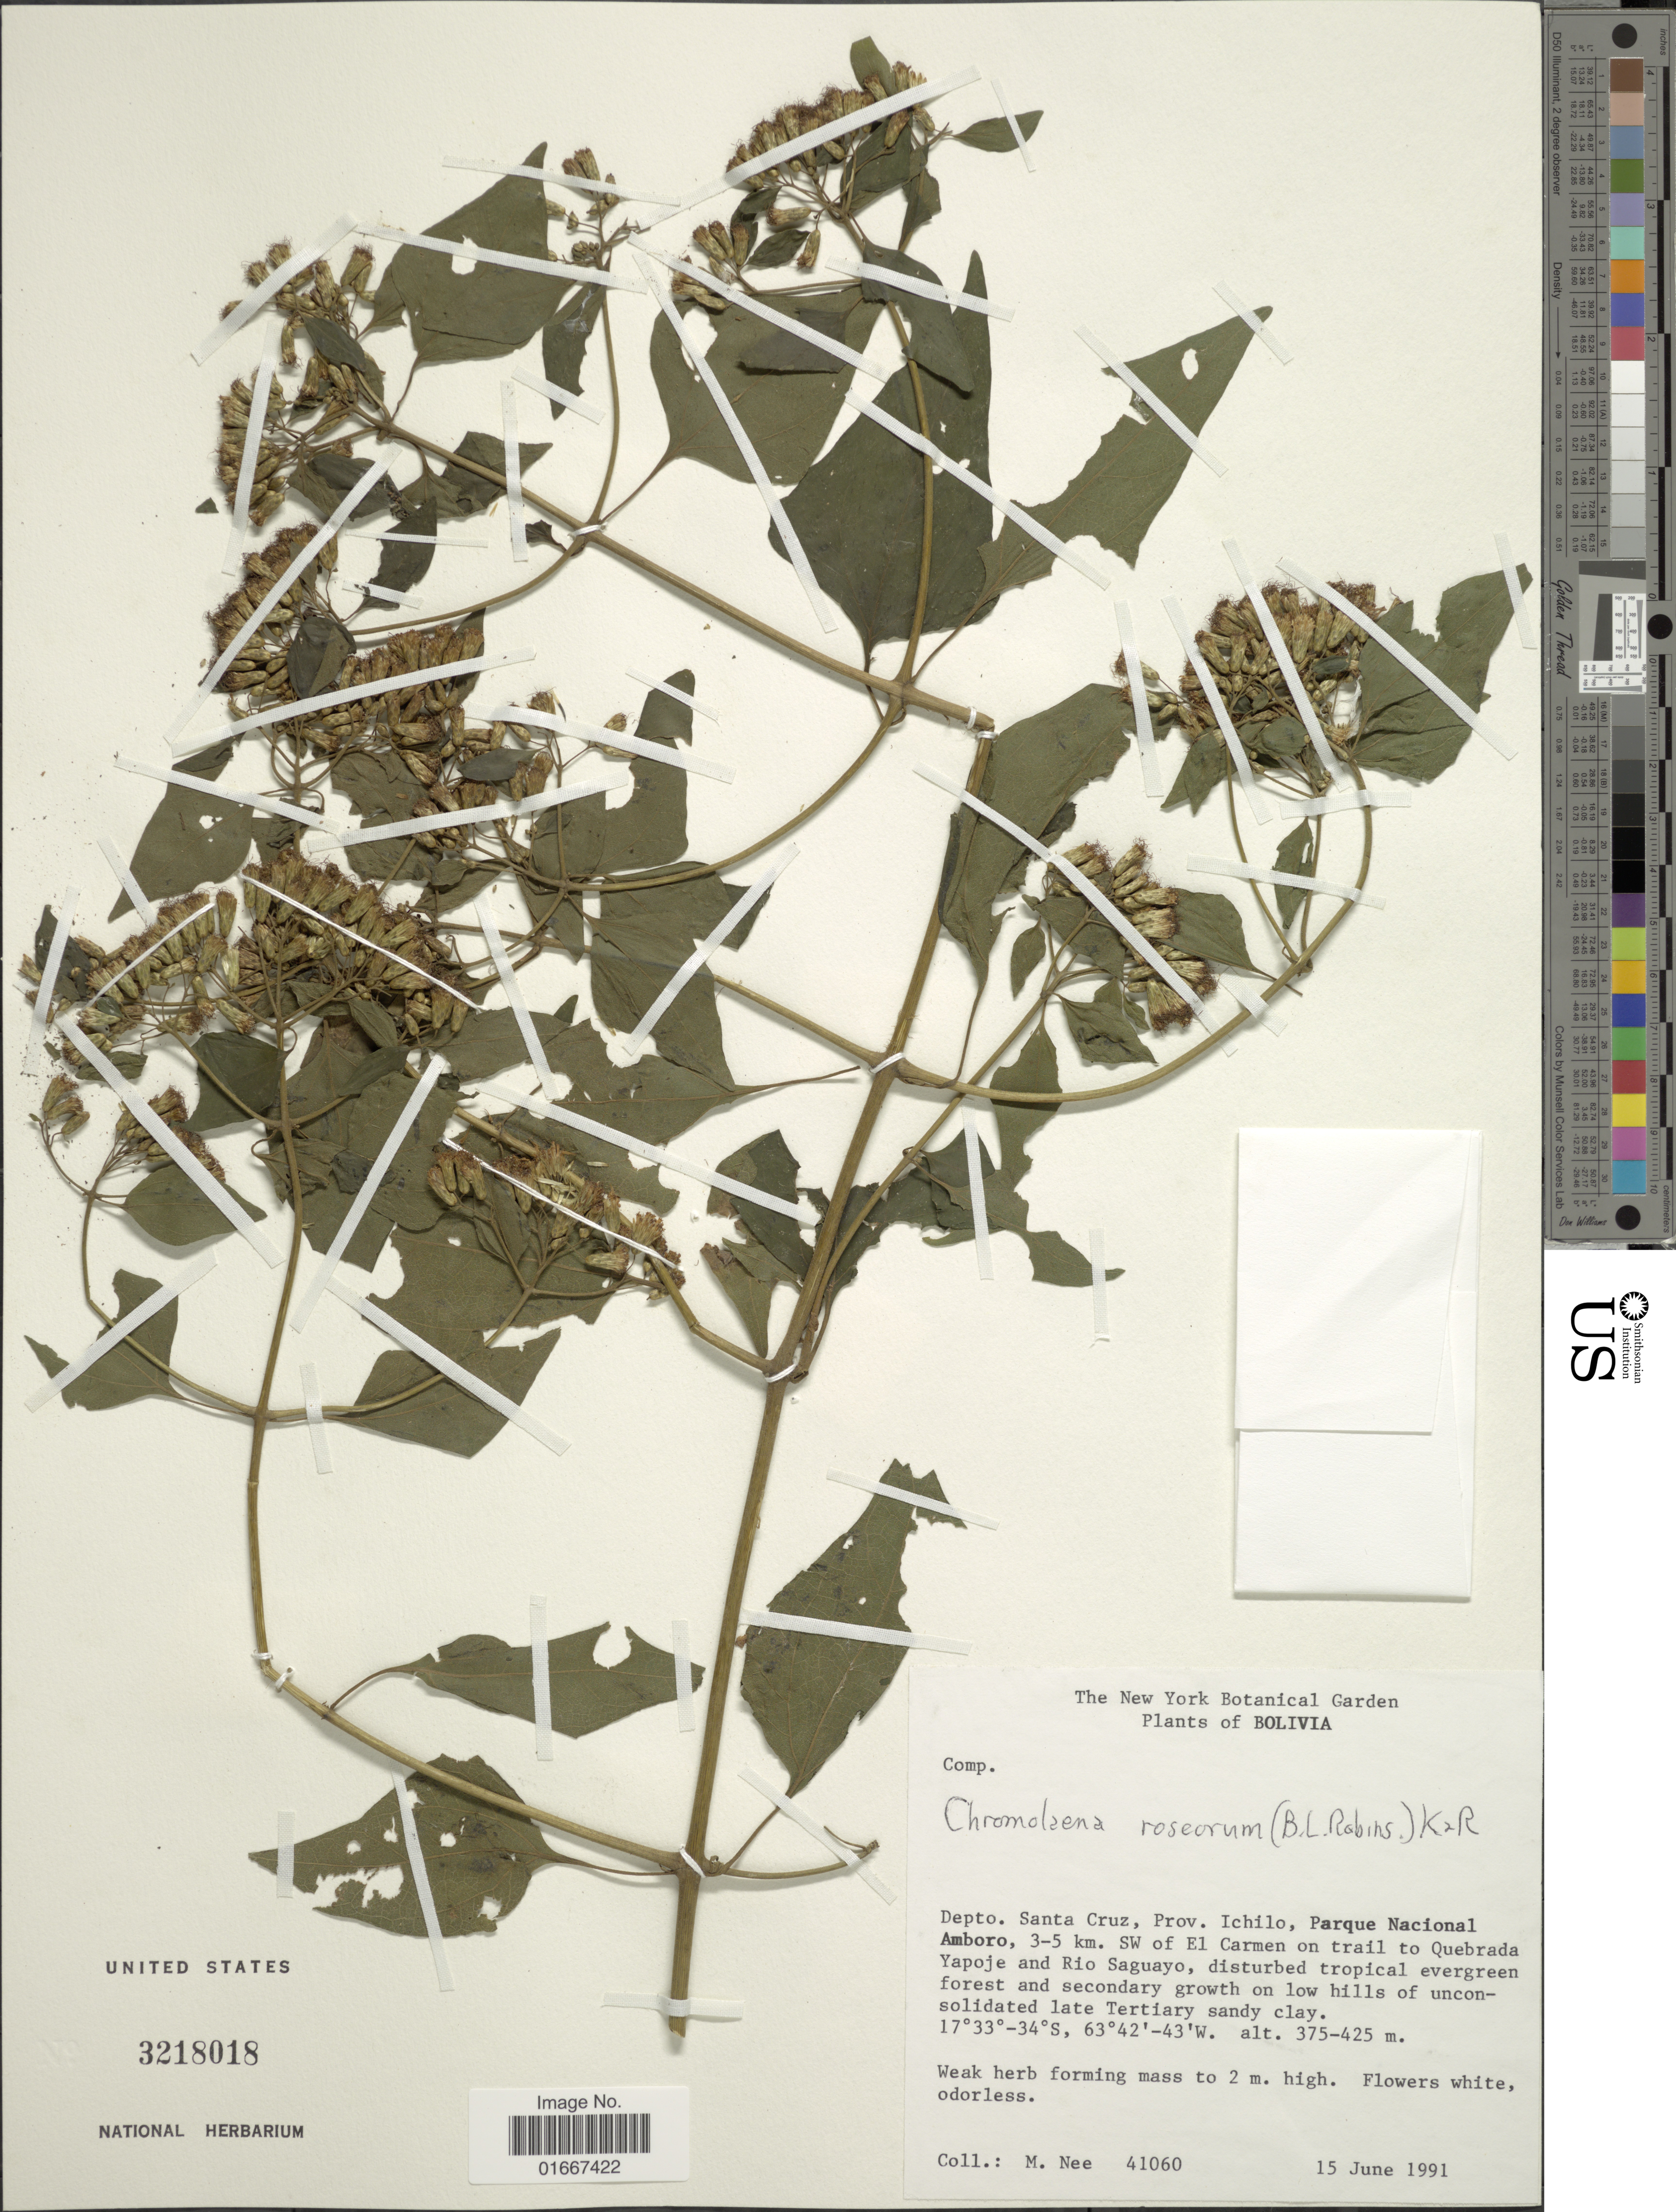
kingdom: Plantae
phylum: Tracheophyta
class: Magnoliopsida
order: Asterales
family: Asteraceae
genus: Chromolaena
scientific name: Chromolaena roseorum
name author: (B.L. Rob.) R.M. King & H. Rob.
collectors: M. Nee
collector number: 41060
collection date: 1991-06-15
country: Bolivia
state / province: Santa Cruz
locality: Prov. Ichilo, Parque Nacional Amboro, 3-5 km. SW of El Carmen on trail to Quebrada Yapoje and Rio Saguayo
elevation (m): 375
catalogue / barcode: US 3218018